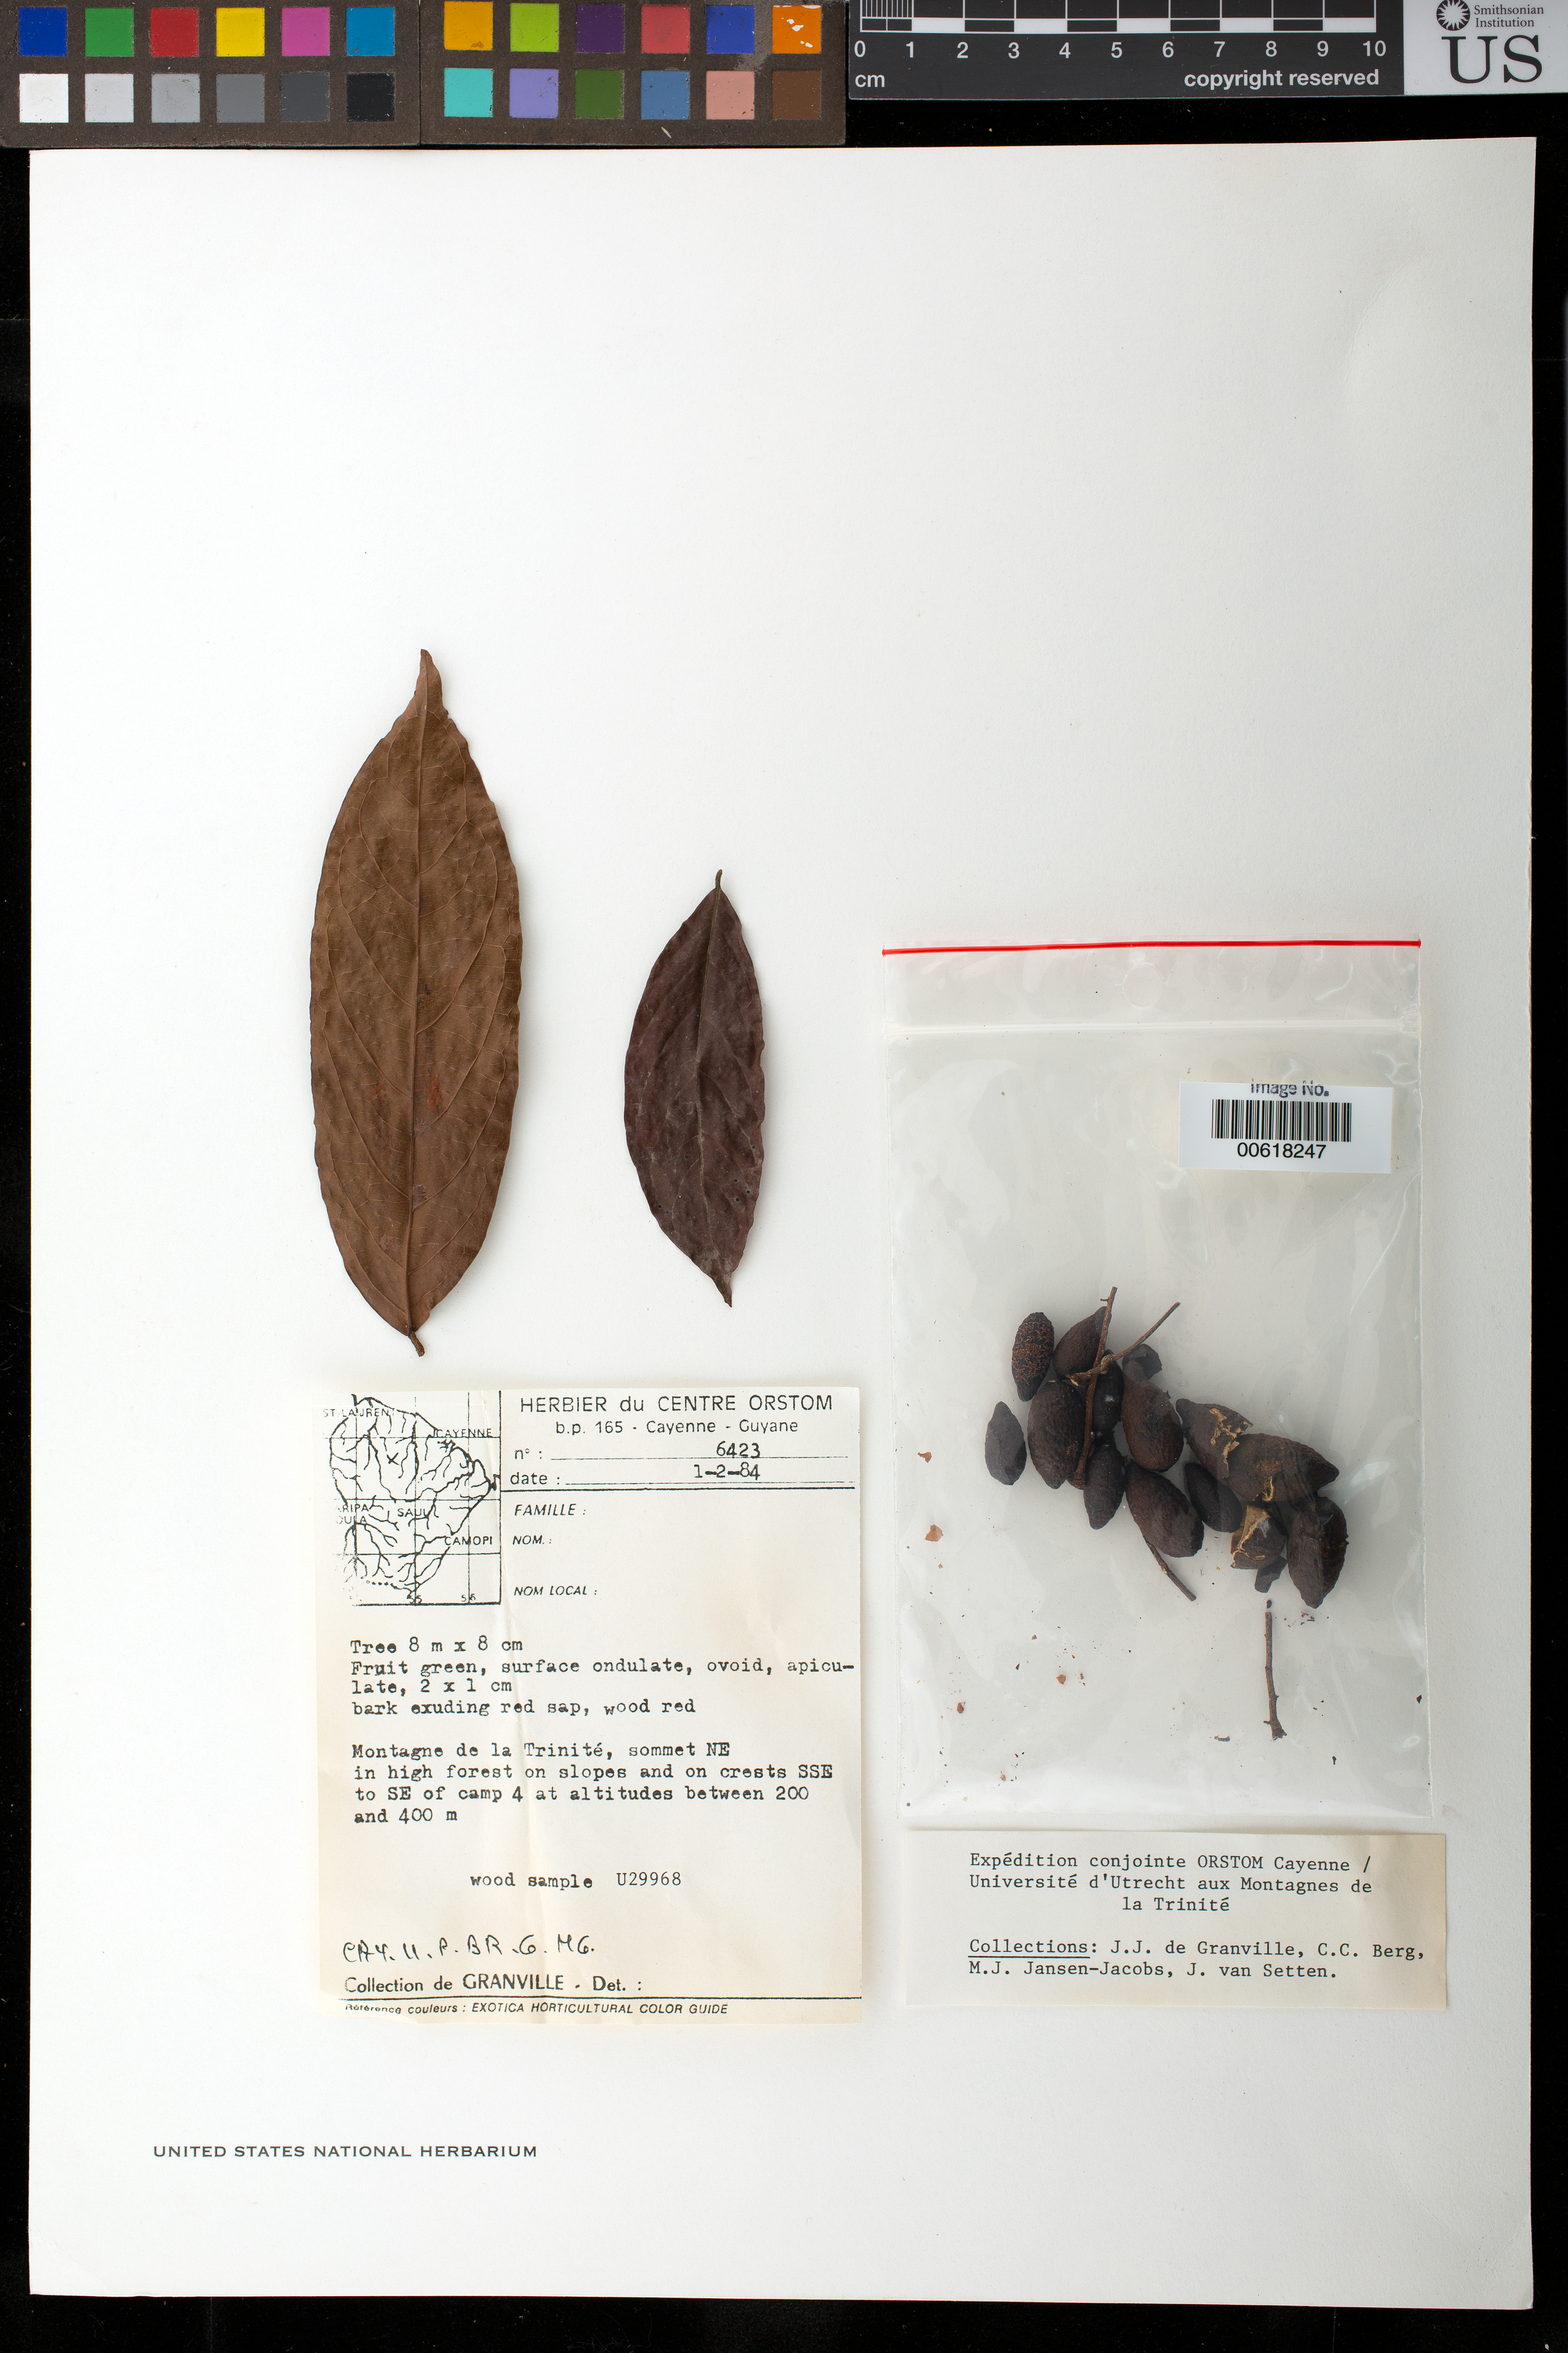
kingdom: Plantae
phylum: Tracheophyta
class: Magnoliopsida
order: Malpighiales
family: Chrysobalanaceae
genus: Hymenopus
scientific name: Hymenopus caudatus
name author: (Prance) Sothers & Prance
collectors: J.-J. de Granville, C. C. Berg, M. J. Jansen-Jacobs & J. van Setten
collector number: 6423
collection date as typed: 1-Feb-84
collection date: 1984-02-01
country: French Guiana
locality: Montagnes de la Trinité, sommet NE, SSE to SE of camp 4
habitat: High forest on slopes and on crests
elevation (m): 200